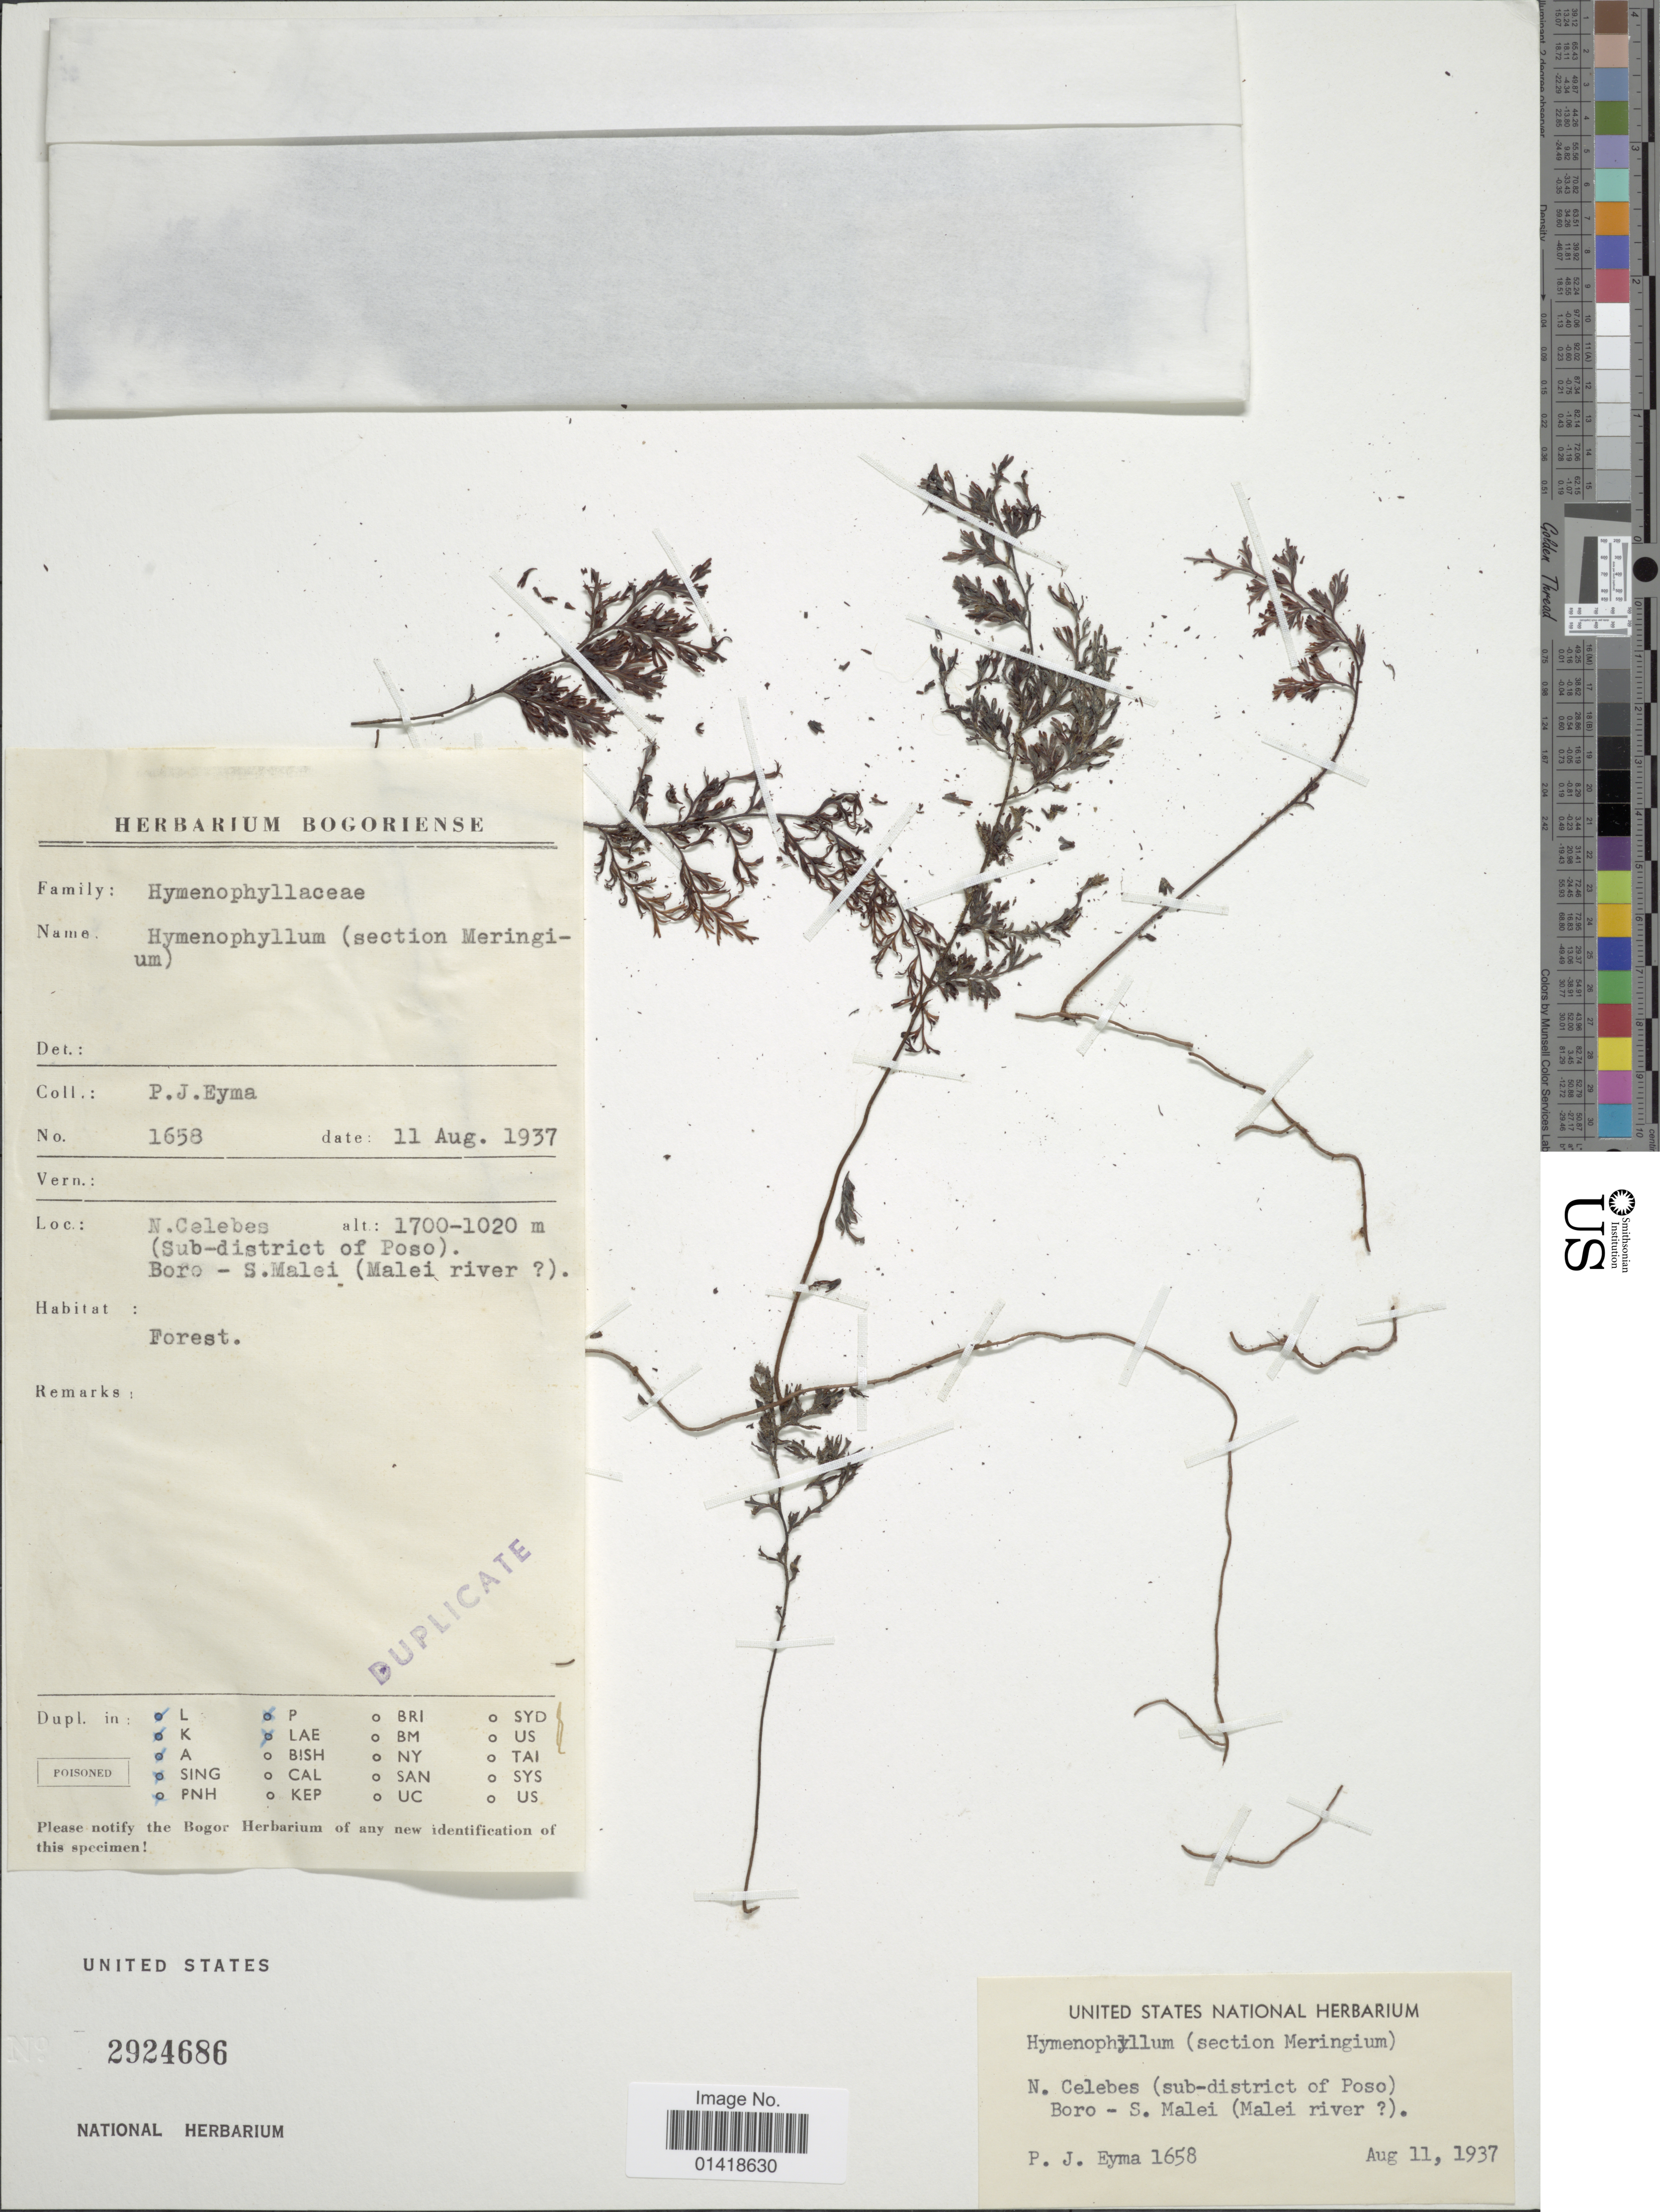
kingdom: Plantae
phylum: Tracheophyta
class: Polypodiopsida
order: Hymenophyllales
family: Hymenophyllaceae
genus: Hymenophyllum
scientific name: Hymenophyllum sp.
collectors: P. J. Eyma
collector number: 1658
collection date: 1937-08-11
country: Indonesia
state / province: Sulawesi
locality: N. Celebes (sub-district of Poso), Boro - S. Malei ( Malei river)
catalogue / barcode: US 2924686